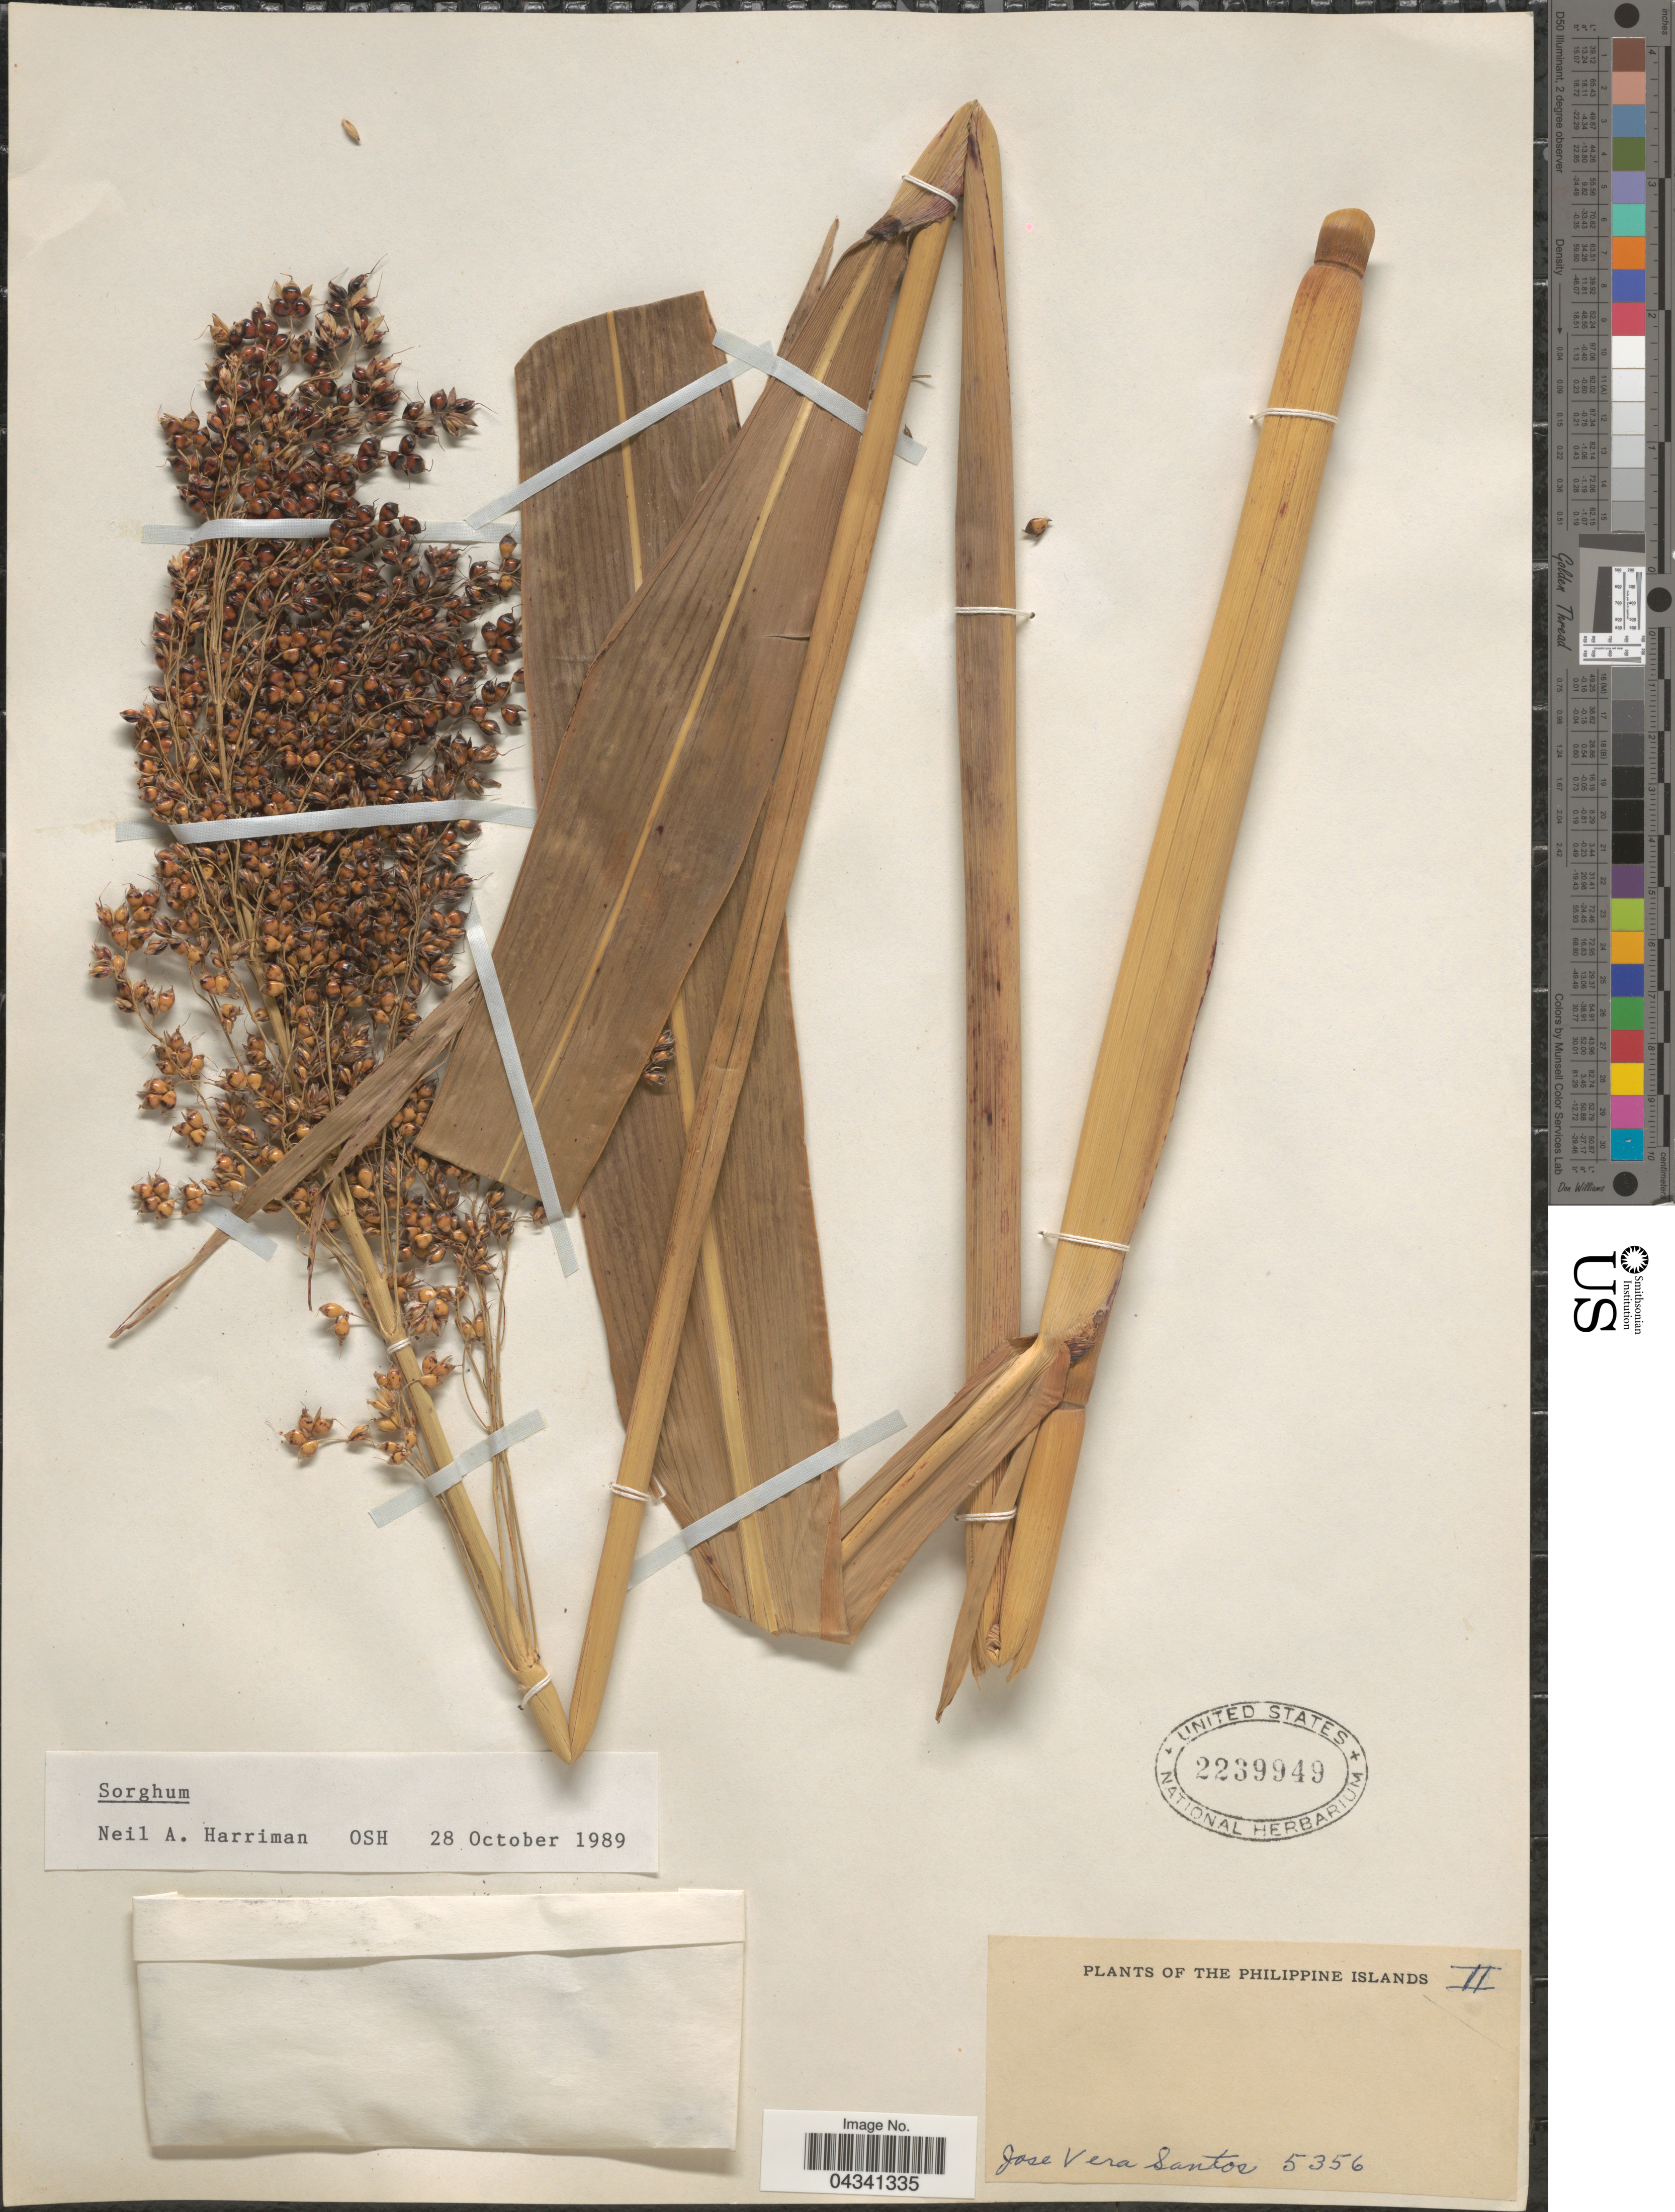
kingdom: Plantae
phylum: Tracheophyta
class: Liliopsida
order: Poales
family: Poaceae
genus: Sorghum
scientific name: Sorghum sp.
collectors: J. V. Santos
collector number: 5356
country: Philippines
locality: The Philippine Islands.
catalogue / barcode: US 2239949